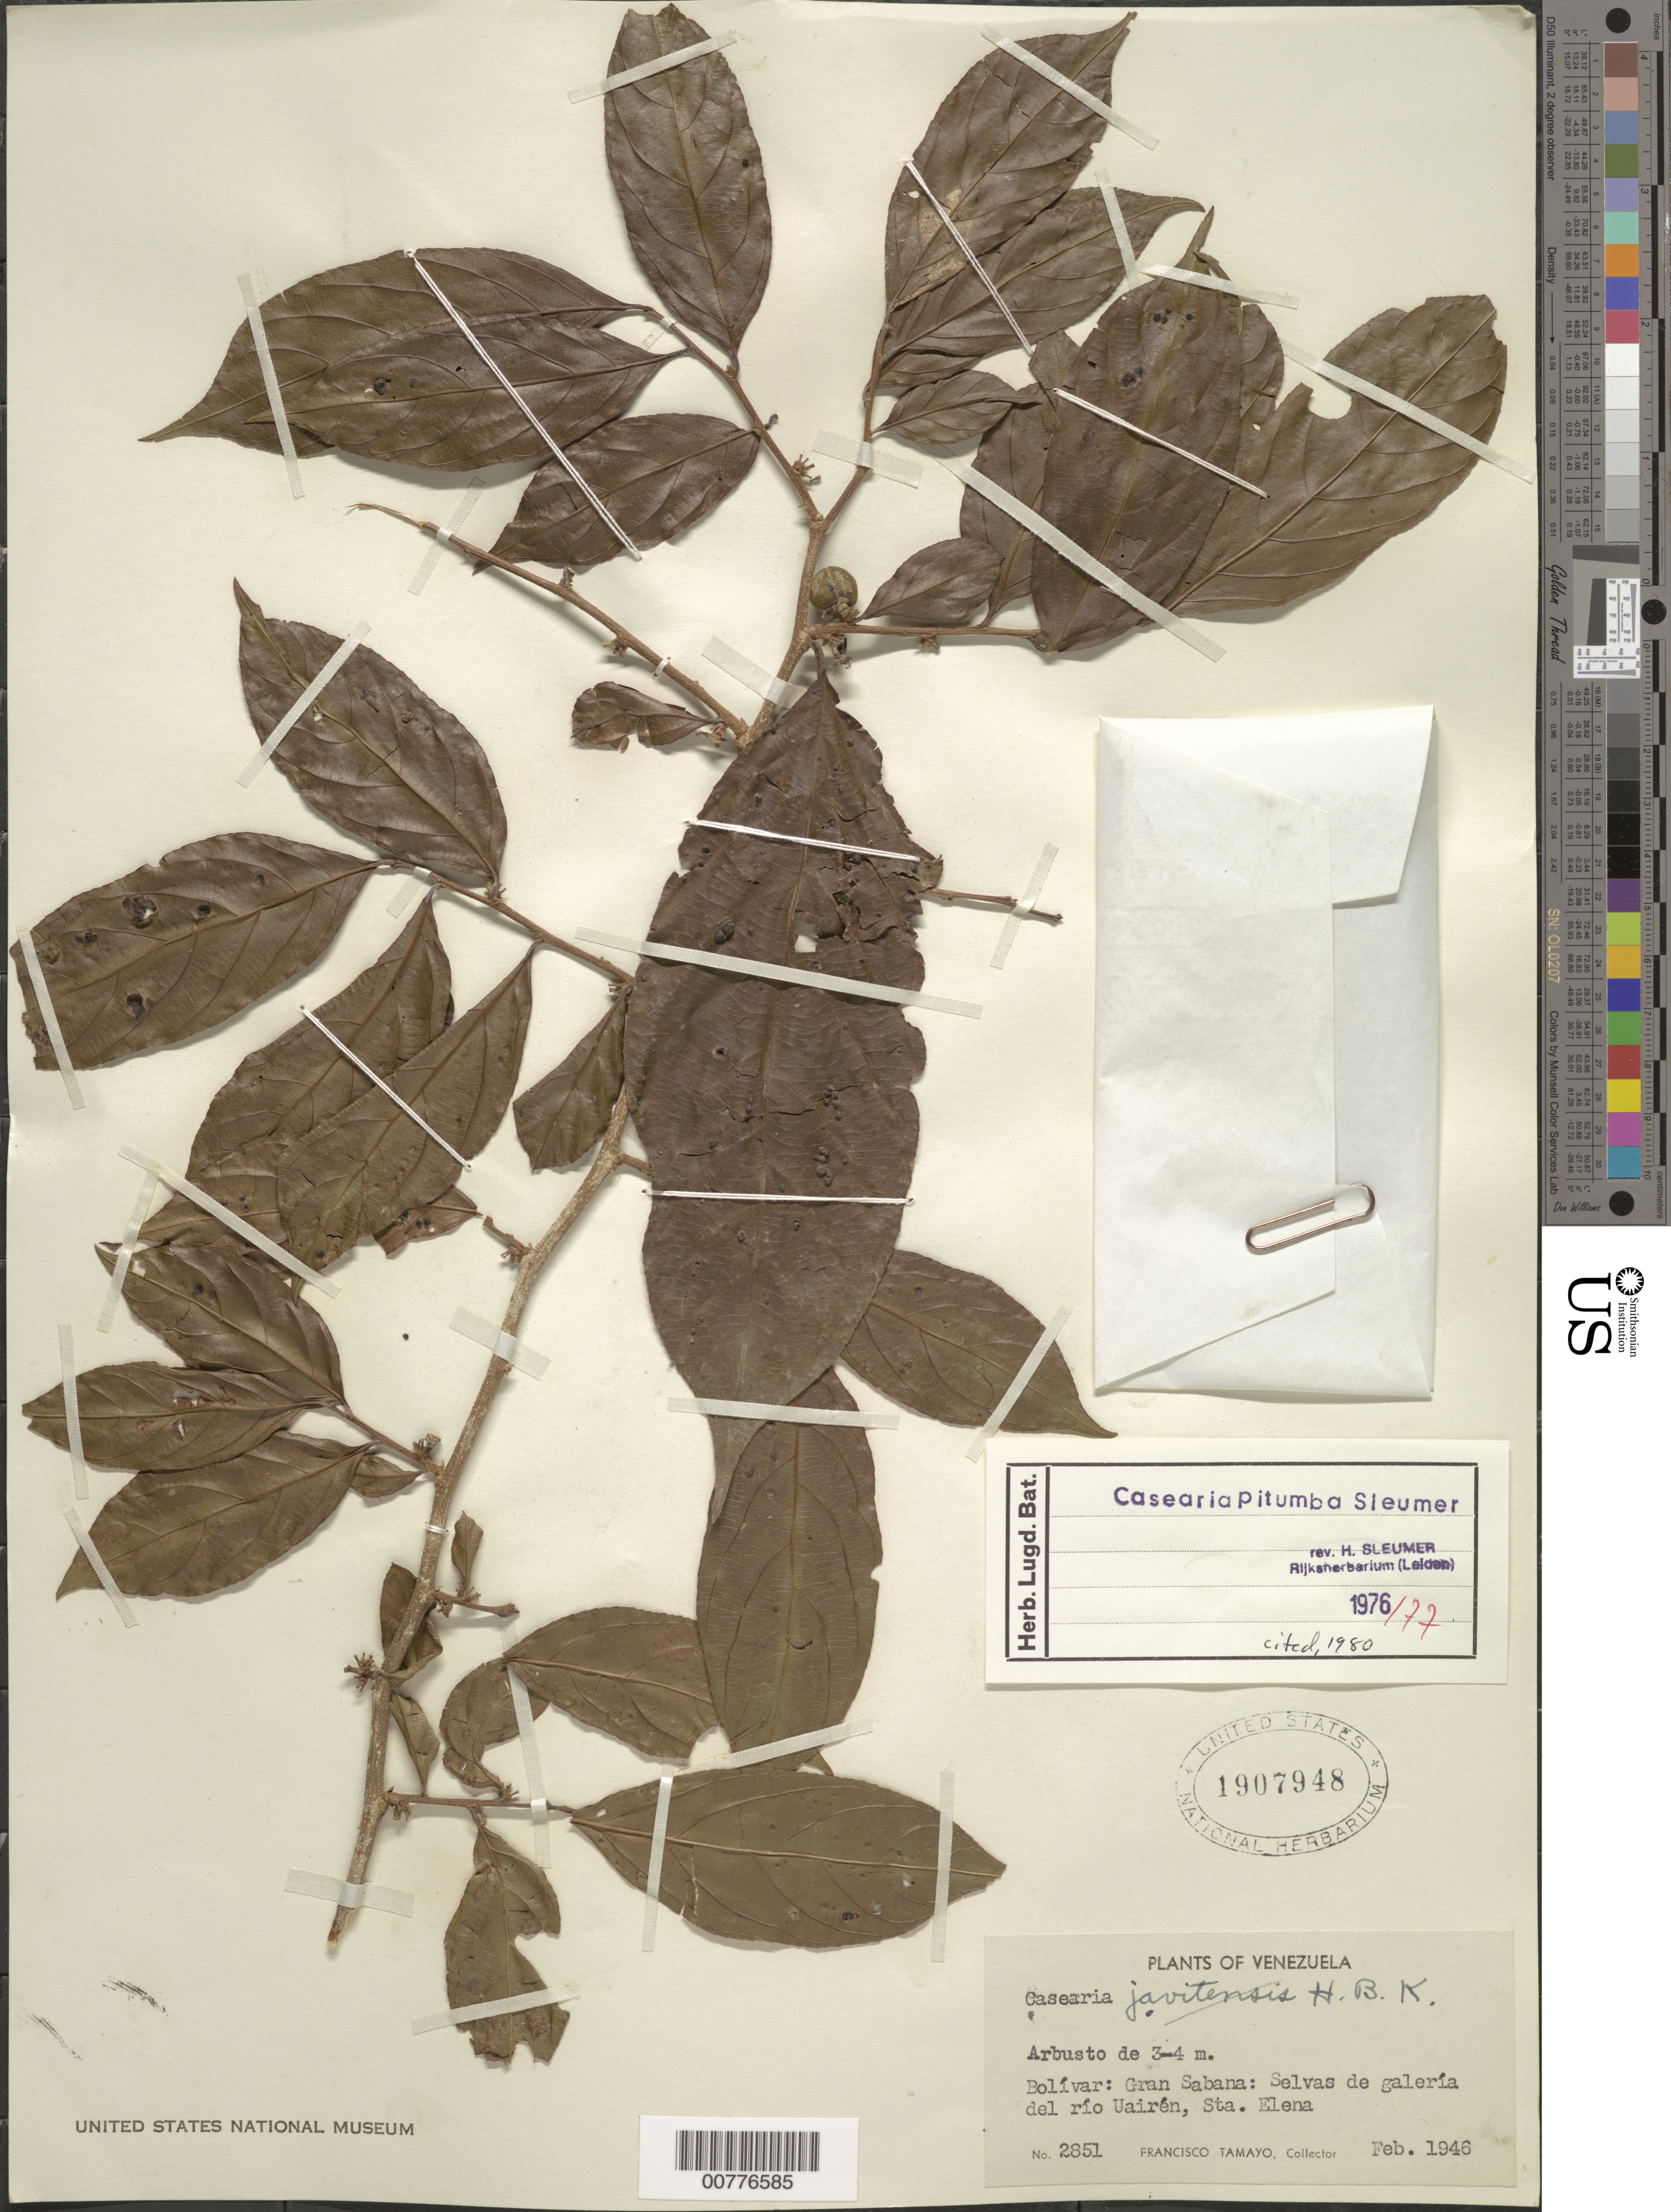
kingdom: Plantae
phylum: Tracheophyta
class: Magnoliopsida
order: Malpighiales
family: Salicaceae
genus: Casearia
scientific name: Casearia pitumba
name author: Sleumer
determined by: Sleumer, H. O.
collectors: F. Tamayo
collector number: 2851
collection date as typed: Feb-46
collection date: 1946-02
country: Venezuela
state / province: Bolívar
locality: Gran Sabana, Sta. Elena, Río Uairén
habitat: Gallery forest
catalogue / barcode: US 1907948